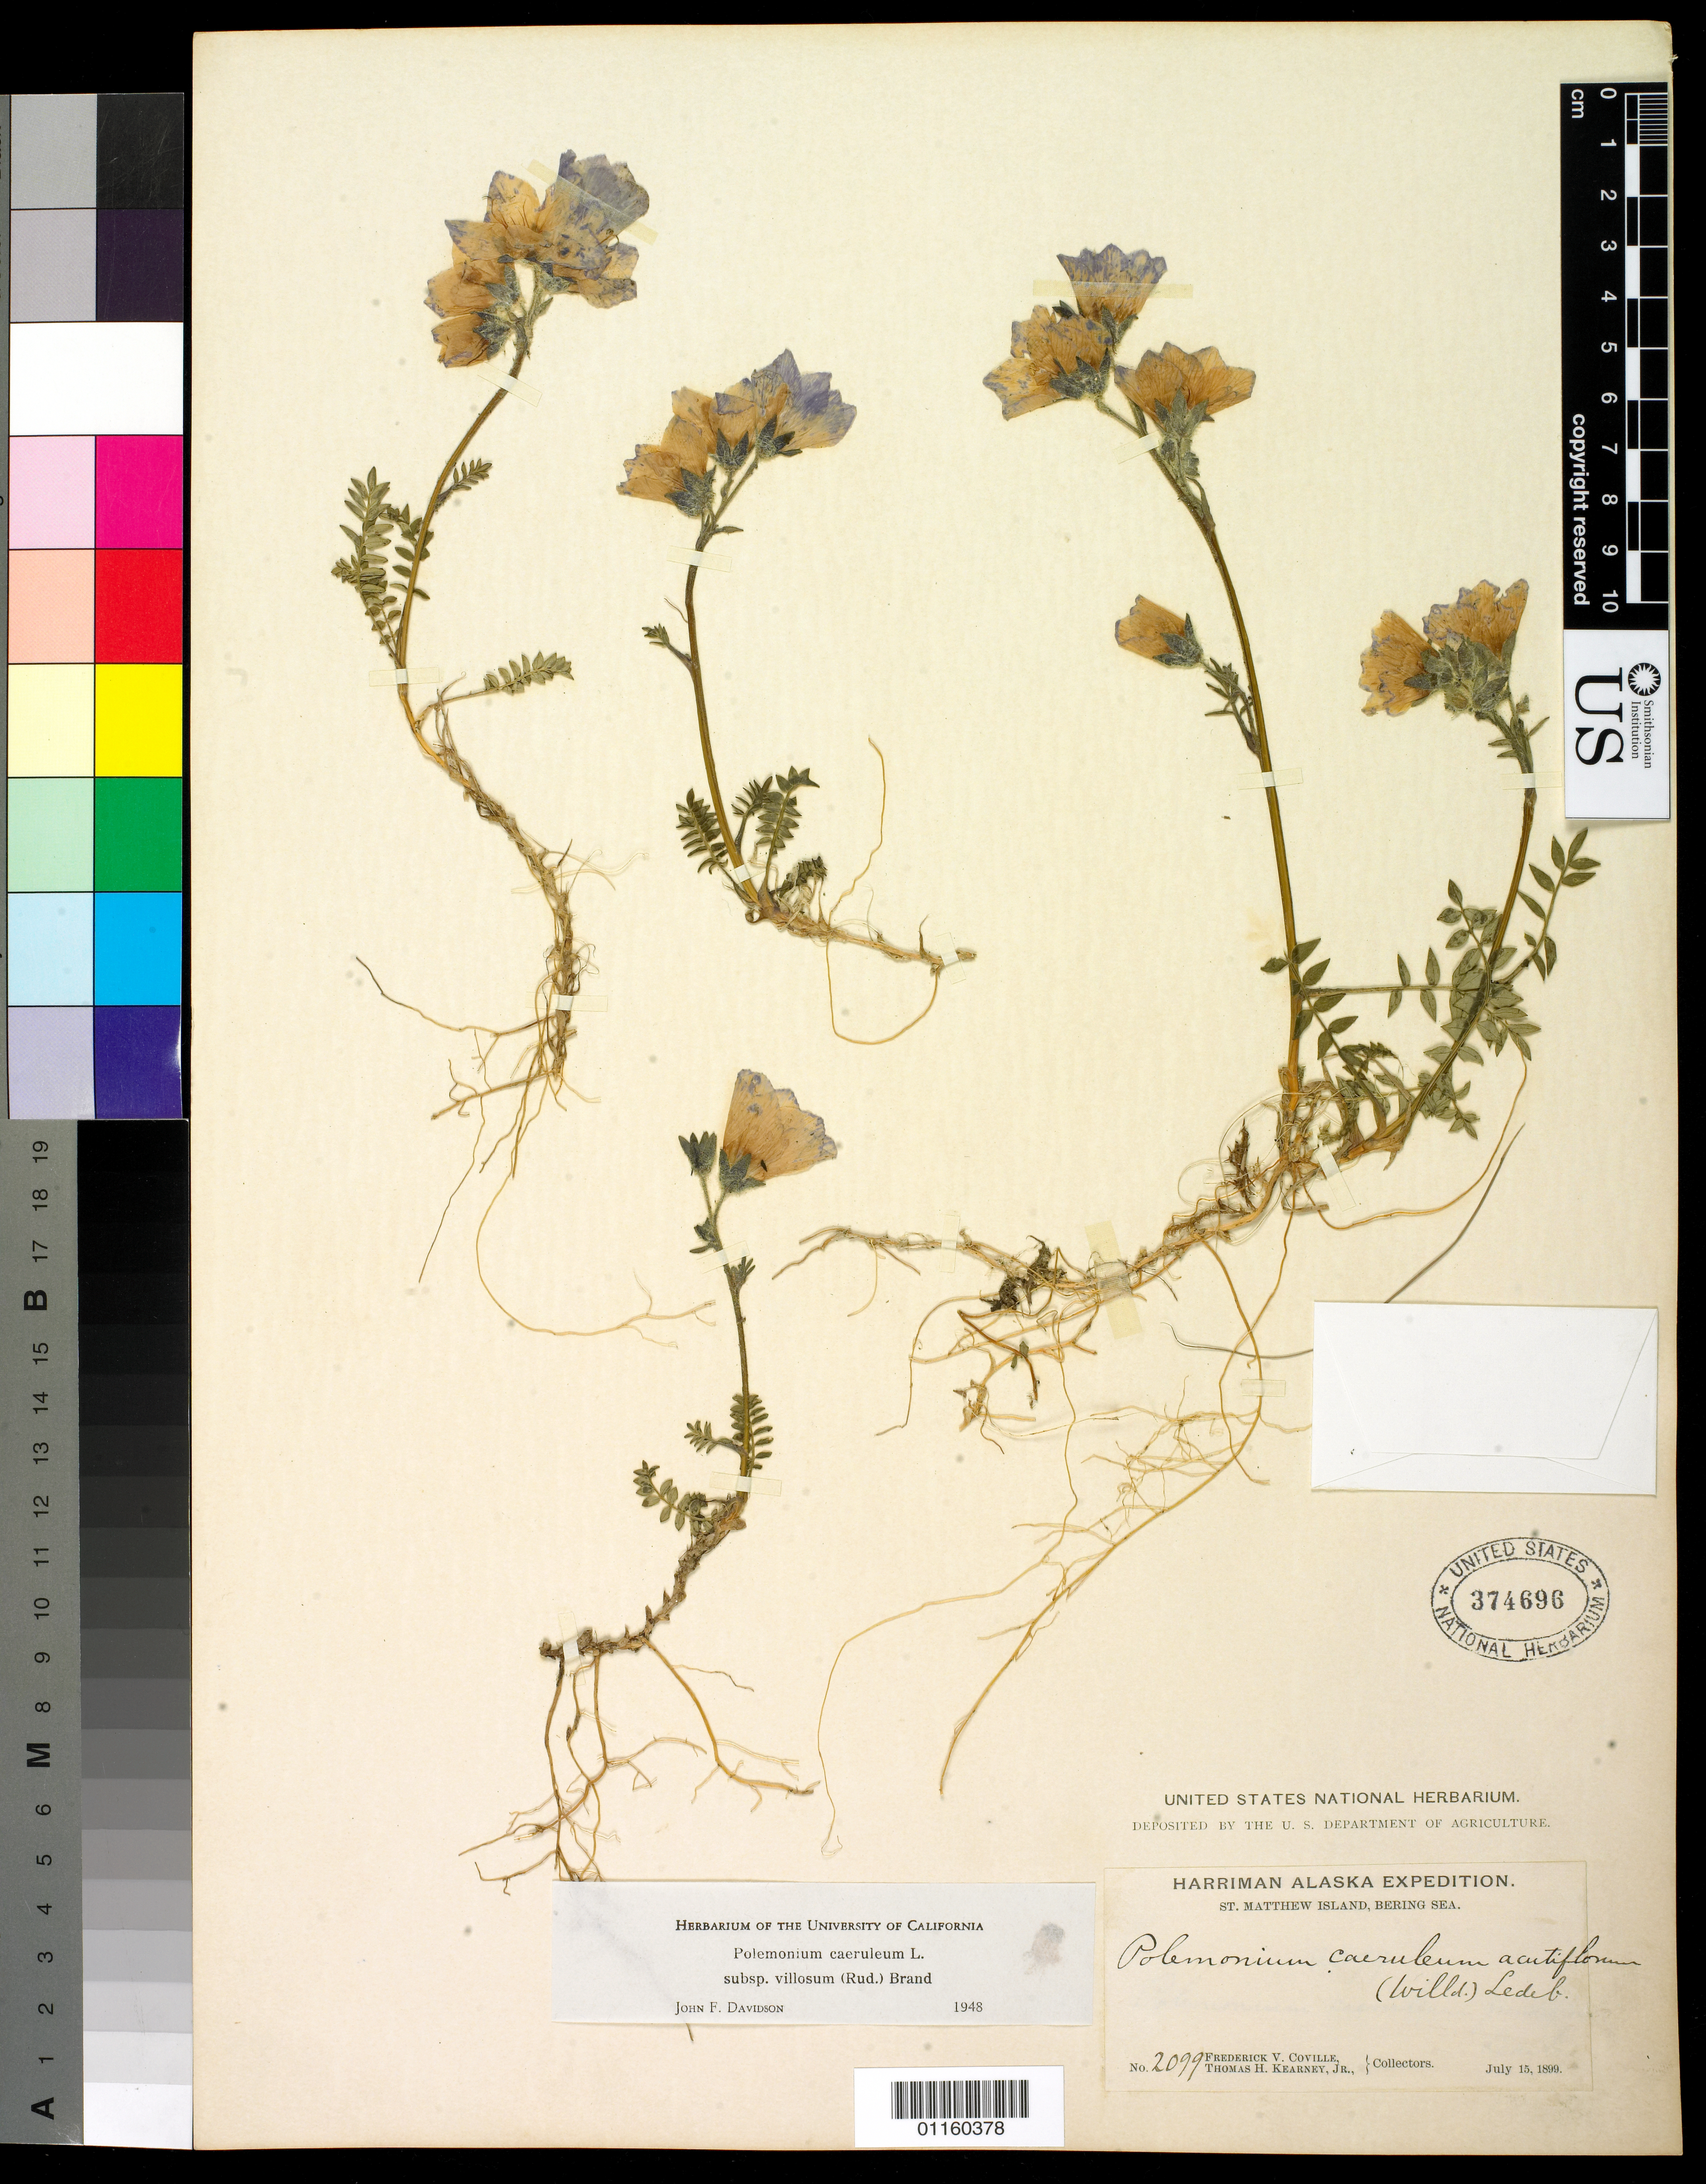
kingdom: Plantae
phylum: Tracheophyta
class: Magnoliopsida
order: Ericales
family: Polemoniaceae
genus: Polemonium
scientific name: Polemonium caeruleum subsp. villosum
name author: (Rudolph ex Georgi) Brand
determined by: Davidson, J. F.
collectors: F. V. Coville & T. H. Kearney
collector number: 2099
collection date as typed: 15 Jul 1899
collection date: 1899-07-15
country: United States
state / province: Alaska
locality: St. Matthew Island, Bering Sea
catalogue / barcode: US 374696